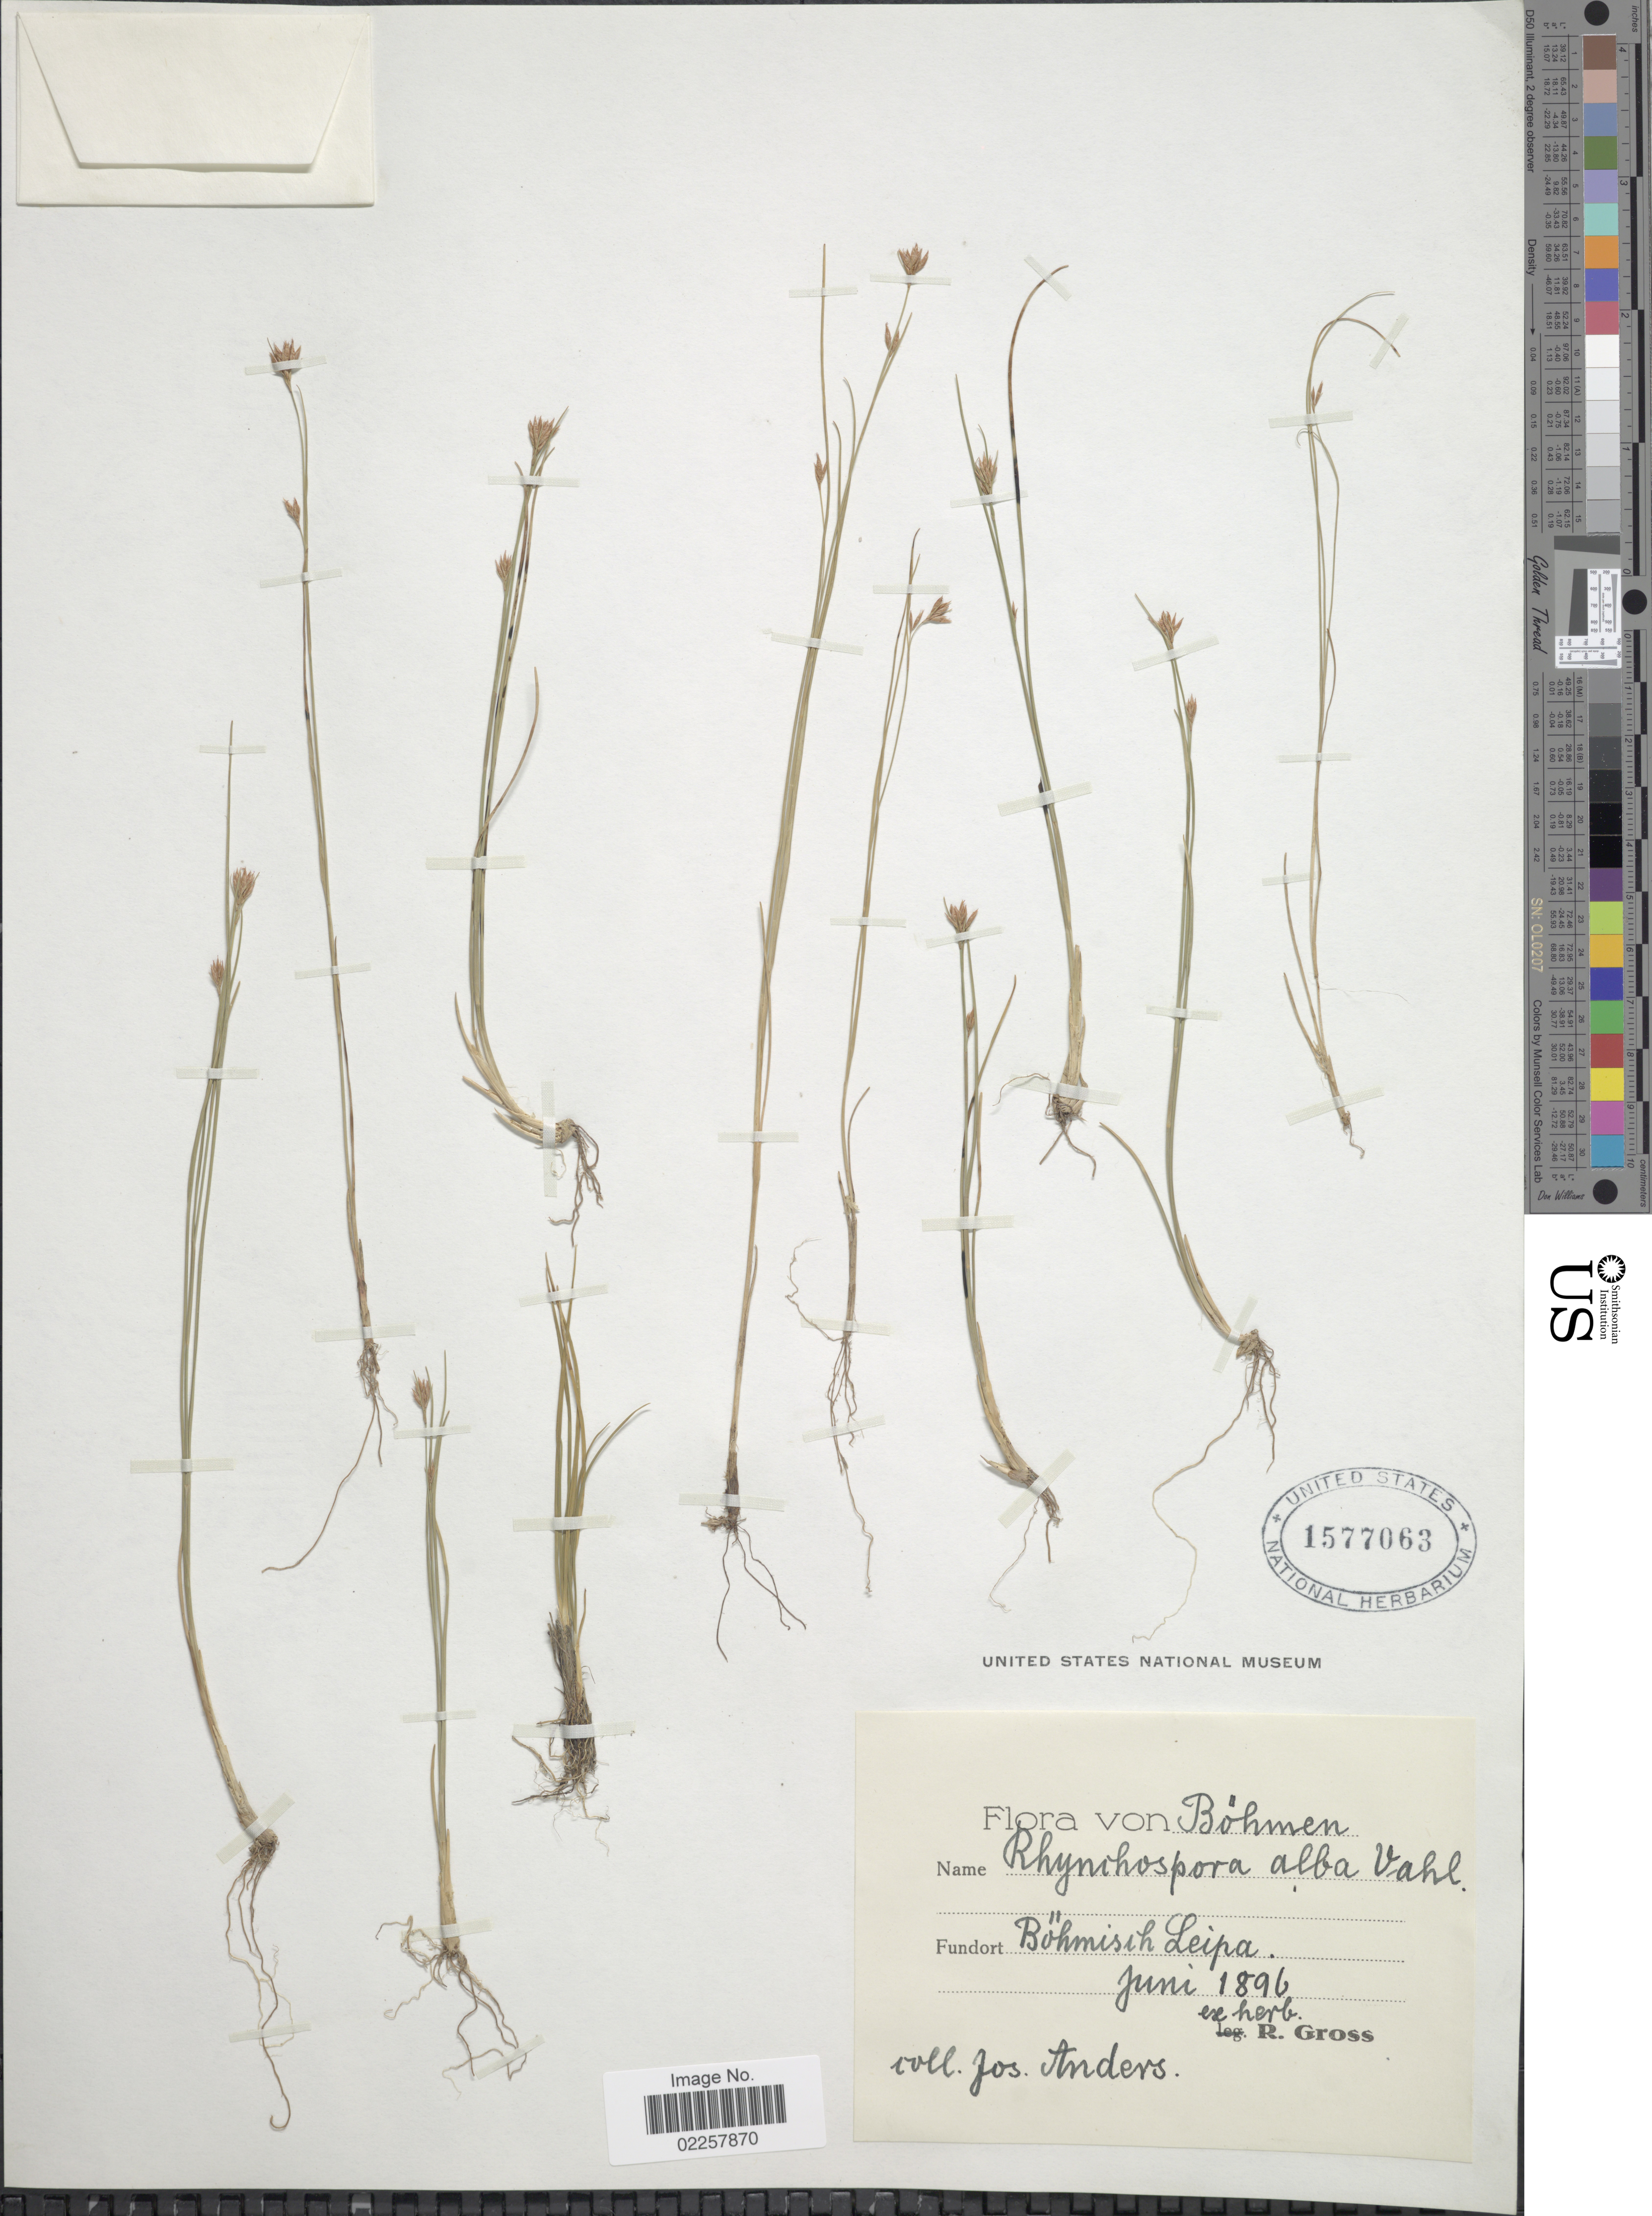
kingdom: Plantae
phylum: Tracheophyta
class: Liliopsida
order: Poales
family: Cyperaceae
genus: Rhynchospora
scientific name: Rhynchospora alba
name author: (L.) Vahl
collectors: J. Anders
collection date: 1896-06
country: Czechia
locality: Bohmen, Bohmisch Leipa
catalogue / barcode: US 1577063